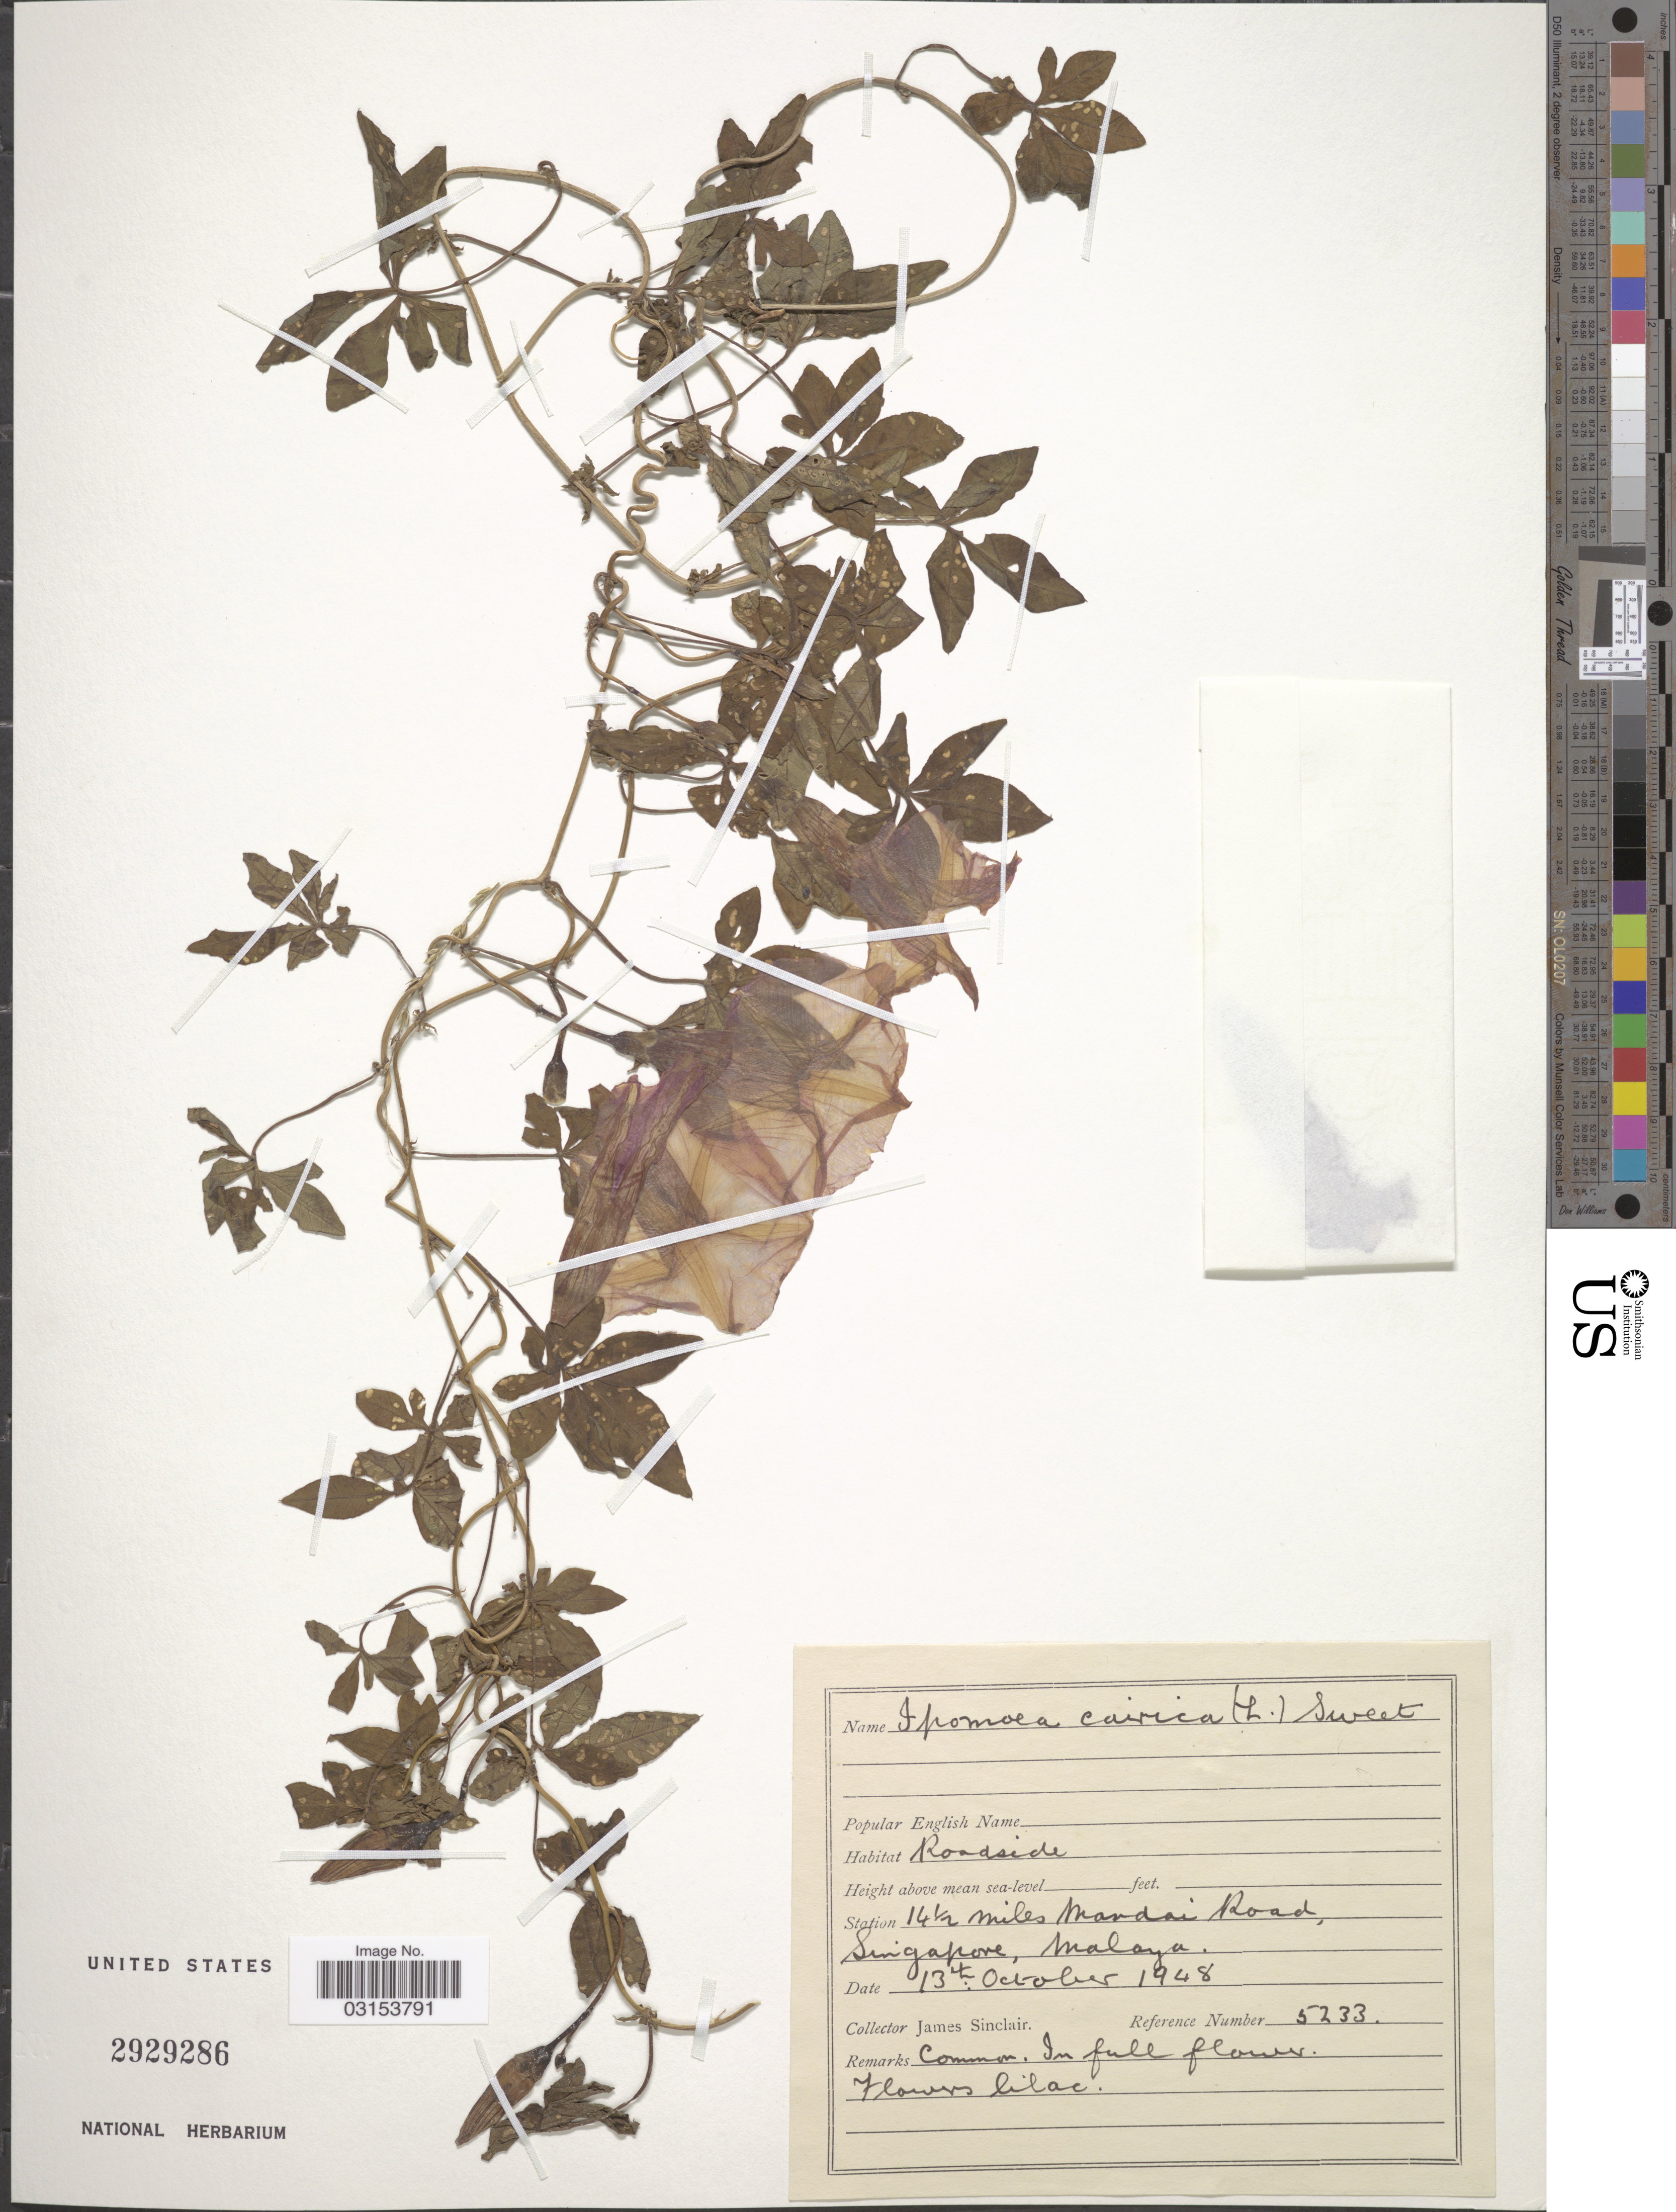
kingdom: Plantae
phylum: Tracheophyta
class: Magnoliopsida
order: Solanales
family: Convolvulaceae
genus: Ipomoea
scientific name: Ipomoea cairica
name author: (L.) Sweet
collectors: J. Sinclair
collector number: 5233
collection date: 1948-10-13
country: Singapore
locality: Station 14½ miles Mandai Road. Malaya.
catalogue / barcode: US 2929286